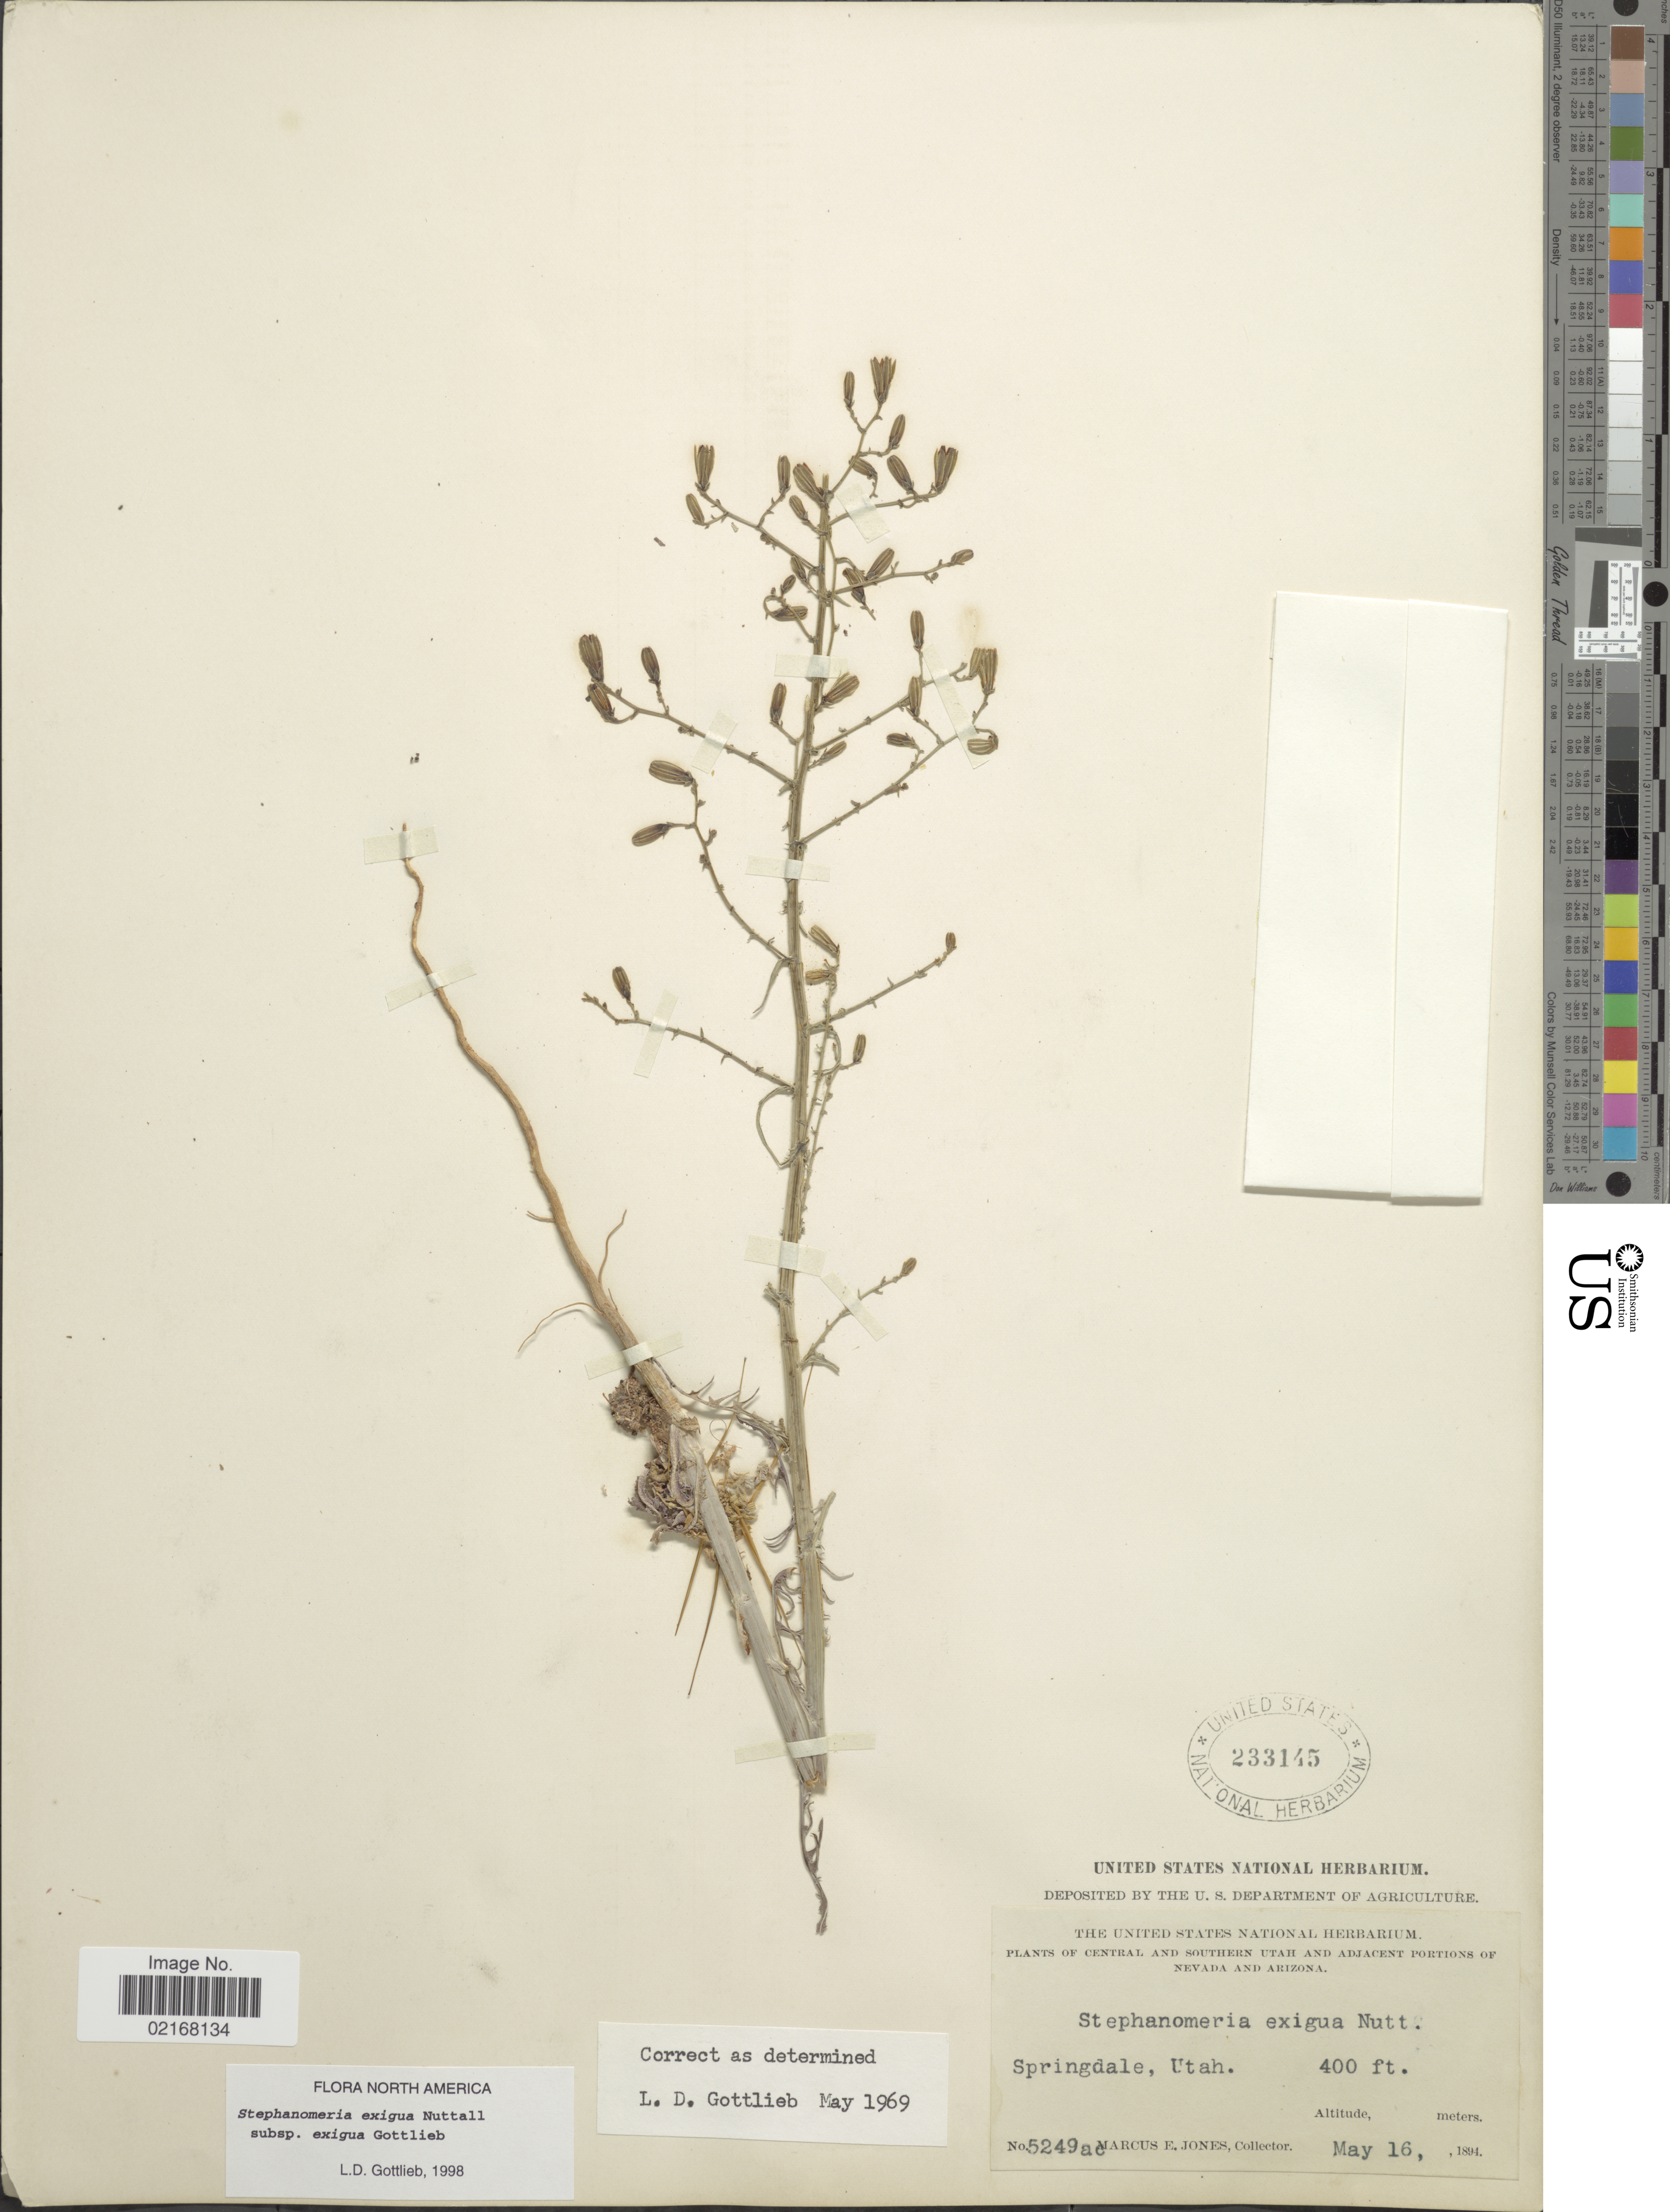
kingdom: Plantae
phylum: Tracheophyta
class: Magnoliopsida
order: Asterales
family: Asteraceae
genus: Stephanomeria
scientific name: Stephanomeria exigua subsp. exigua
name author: Nutt.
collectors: M. E. Jones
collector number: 5249ac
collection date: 1894-05-16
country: United States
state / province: Utah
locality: Springdale, Utah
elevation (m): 122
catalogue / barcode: US 233145